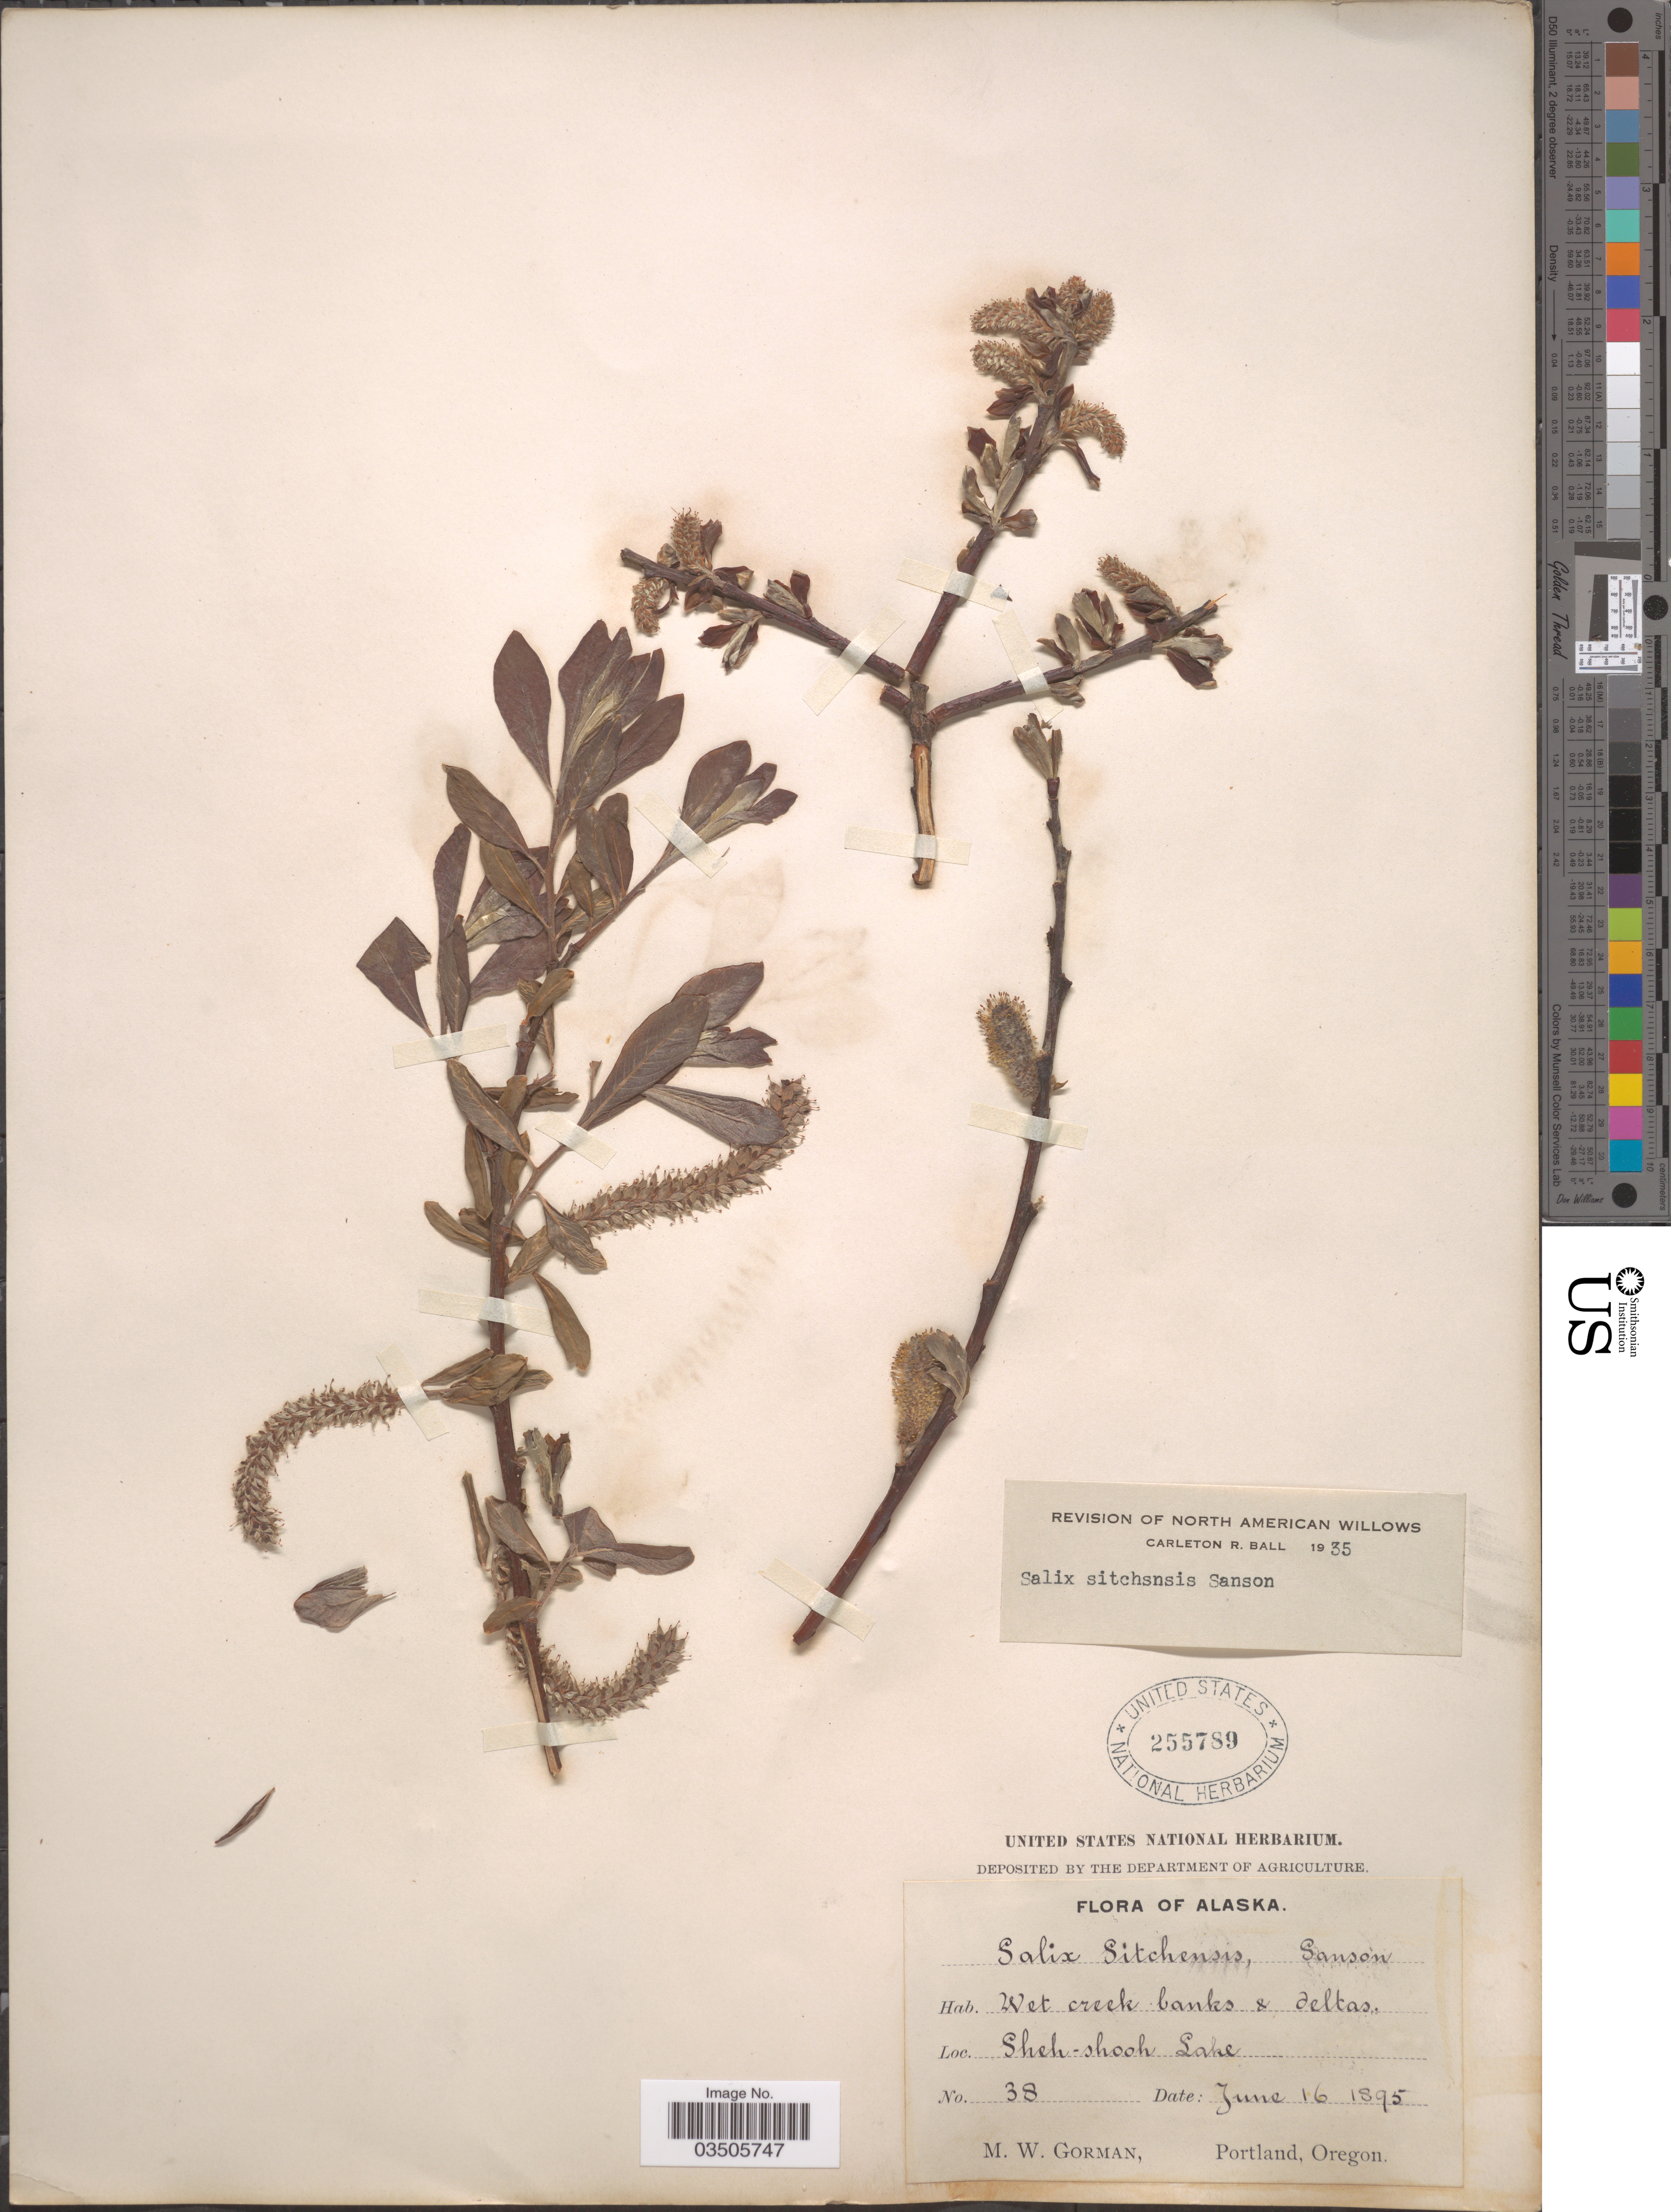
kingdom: Plantae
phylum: Tracheophyta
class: Magnoliopsida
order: Malpighiales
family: Salicaceae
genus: Salix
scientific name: Salix sitchensis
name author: Sanson ex Bong.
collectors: M. W. Gorman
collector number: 38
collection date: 1895-06-16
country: United States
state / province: Alaska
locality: Wet creek banks & deltas. Sheh-shooh Lake.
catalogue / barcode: US 255789